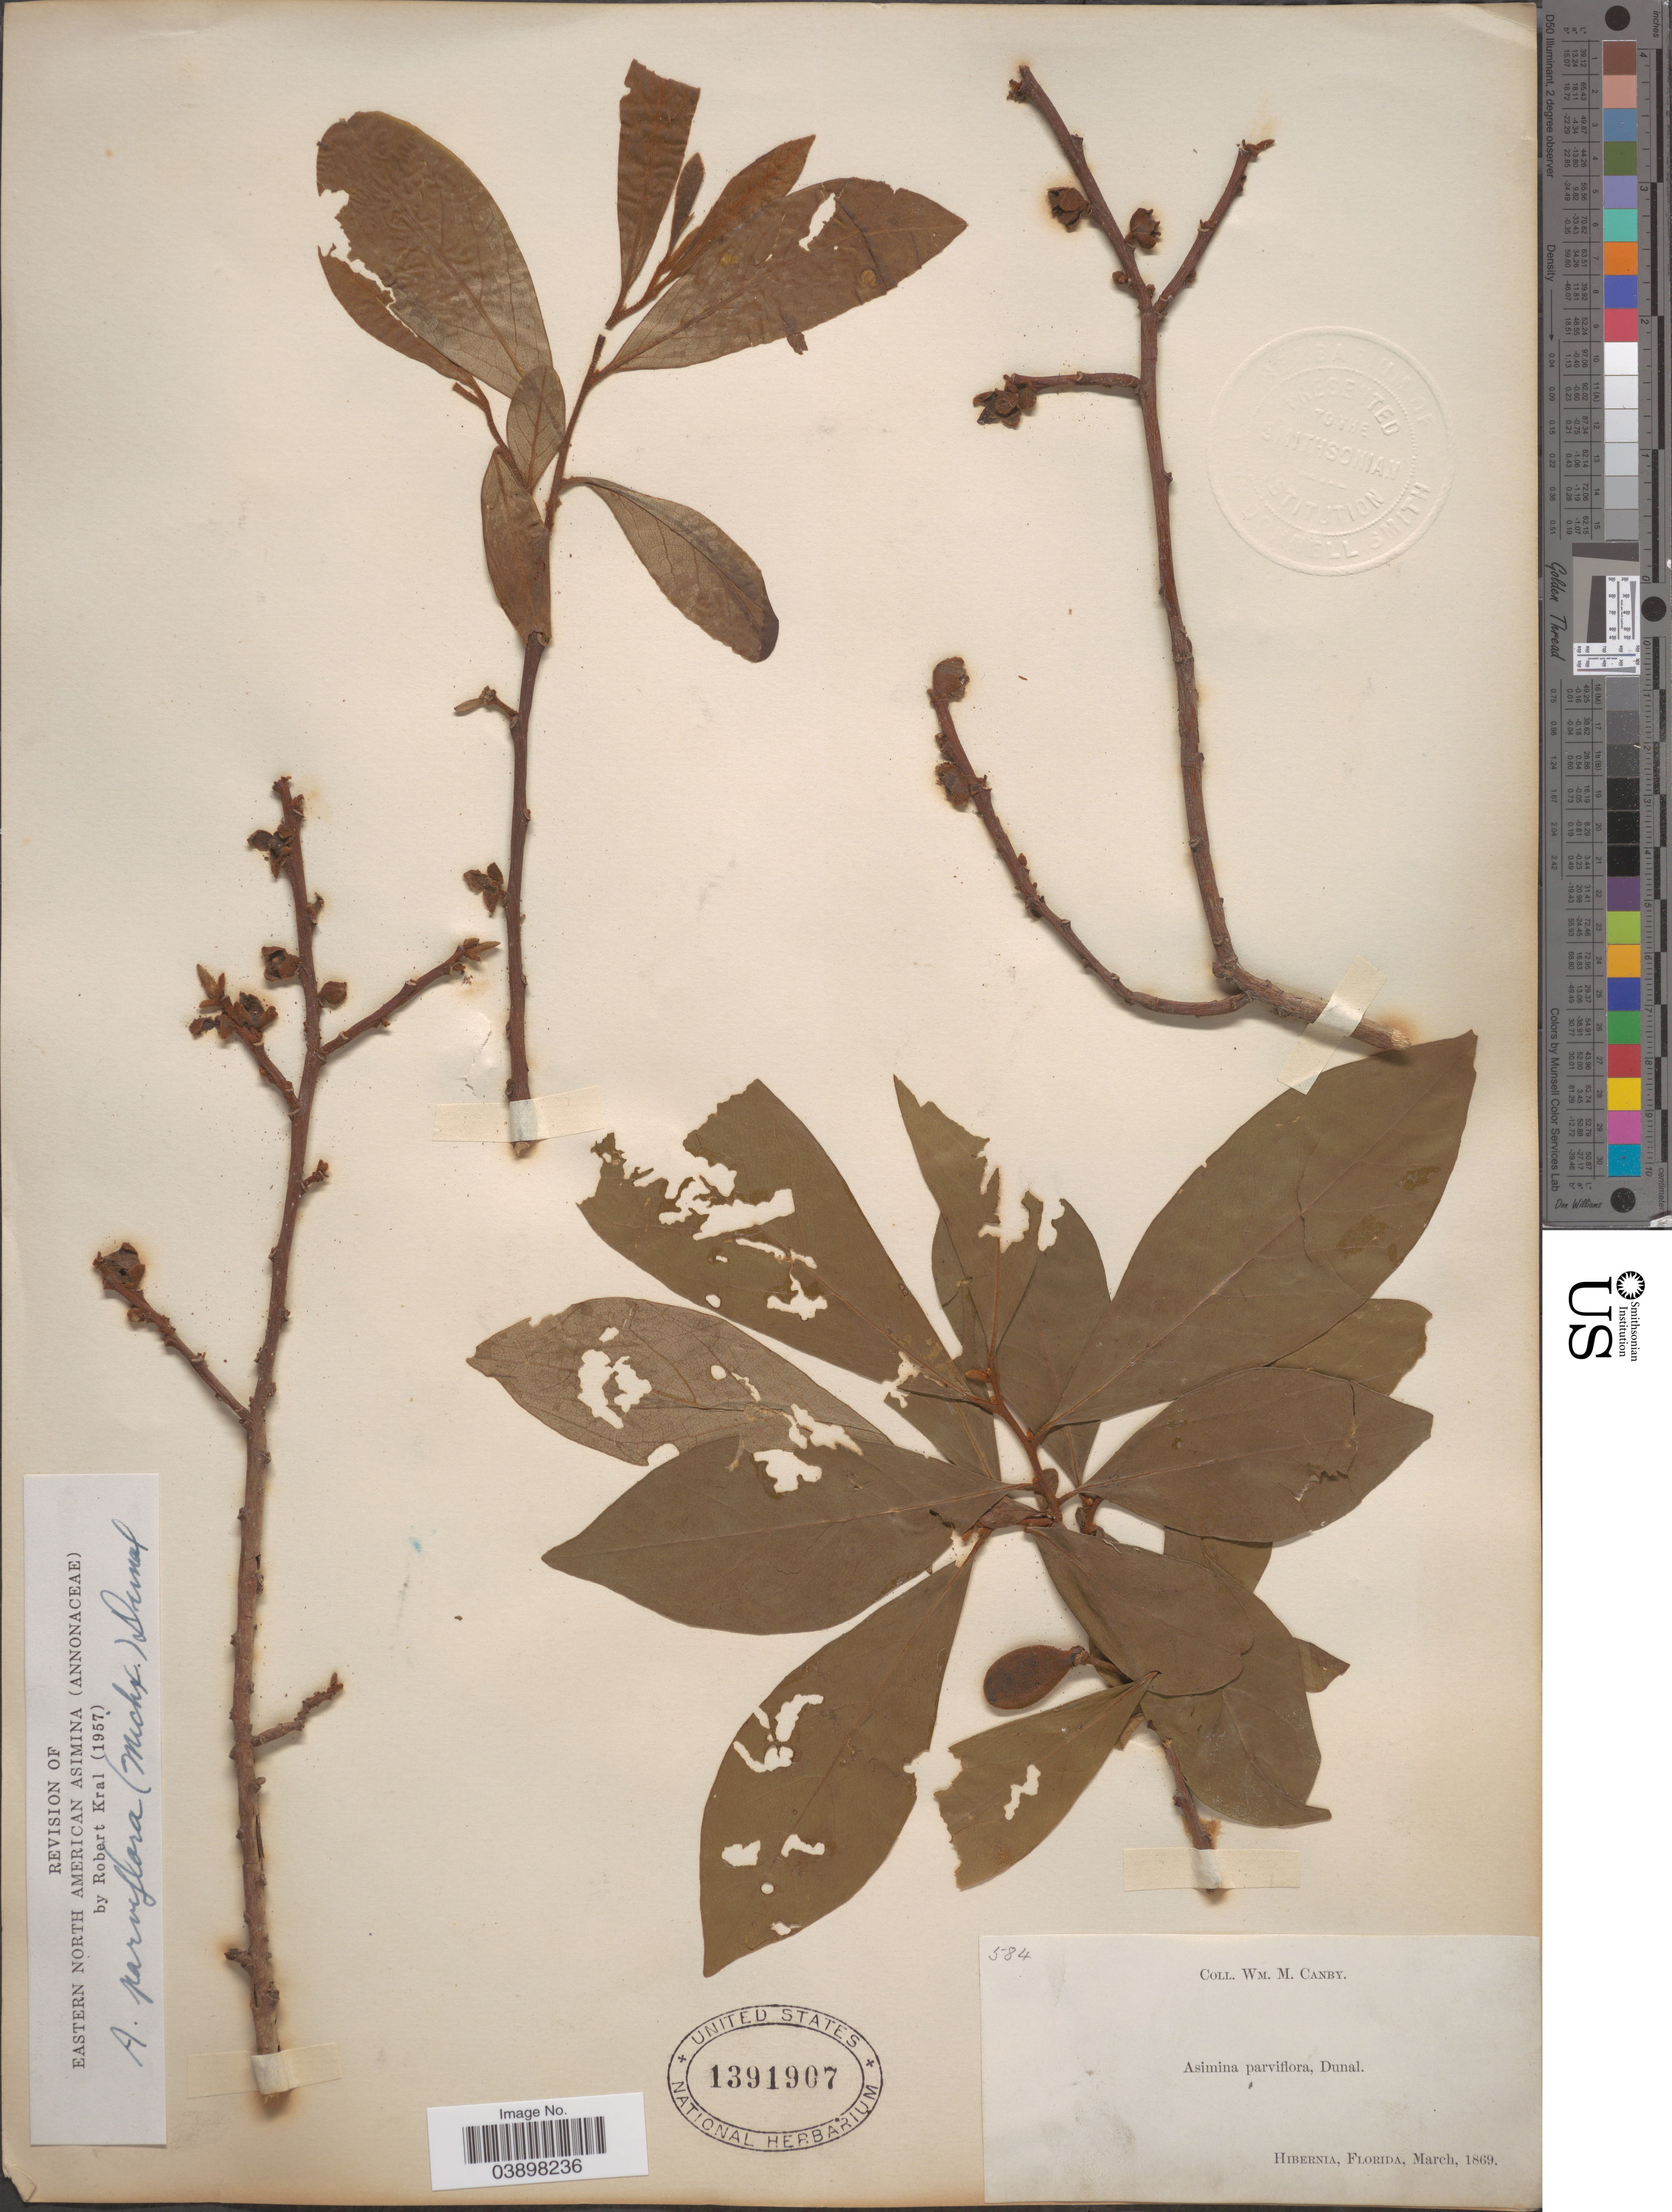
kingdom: Plantae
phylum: Tracheophyta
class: Magnoliopsida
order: Magnoliales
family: Annonaceae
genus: Asimina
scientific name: Asimina parviflora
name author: (Michx.) Dunal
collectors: W. M. Canby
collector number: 584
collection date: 1869-03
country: United States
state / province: Florida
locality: Hibernia.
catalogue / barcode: US 1391907